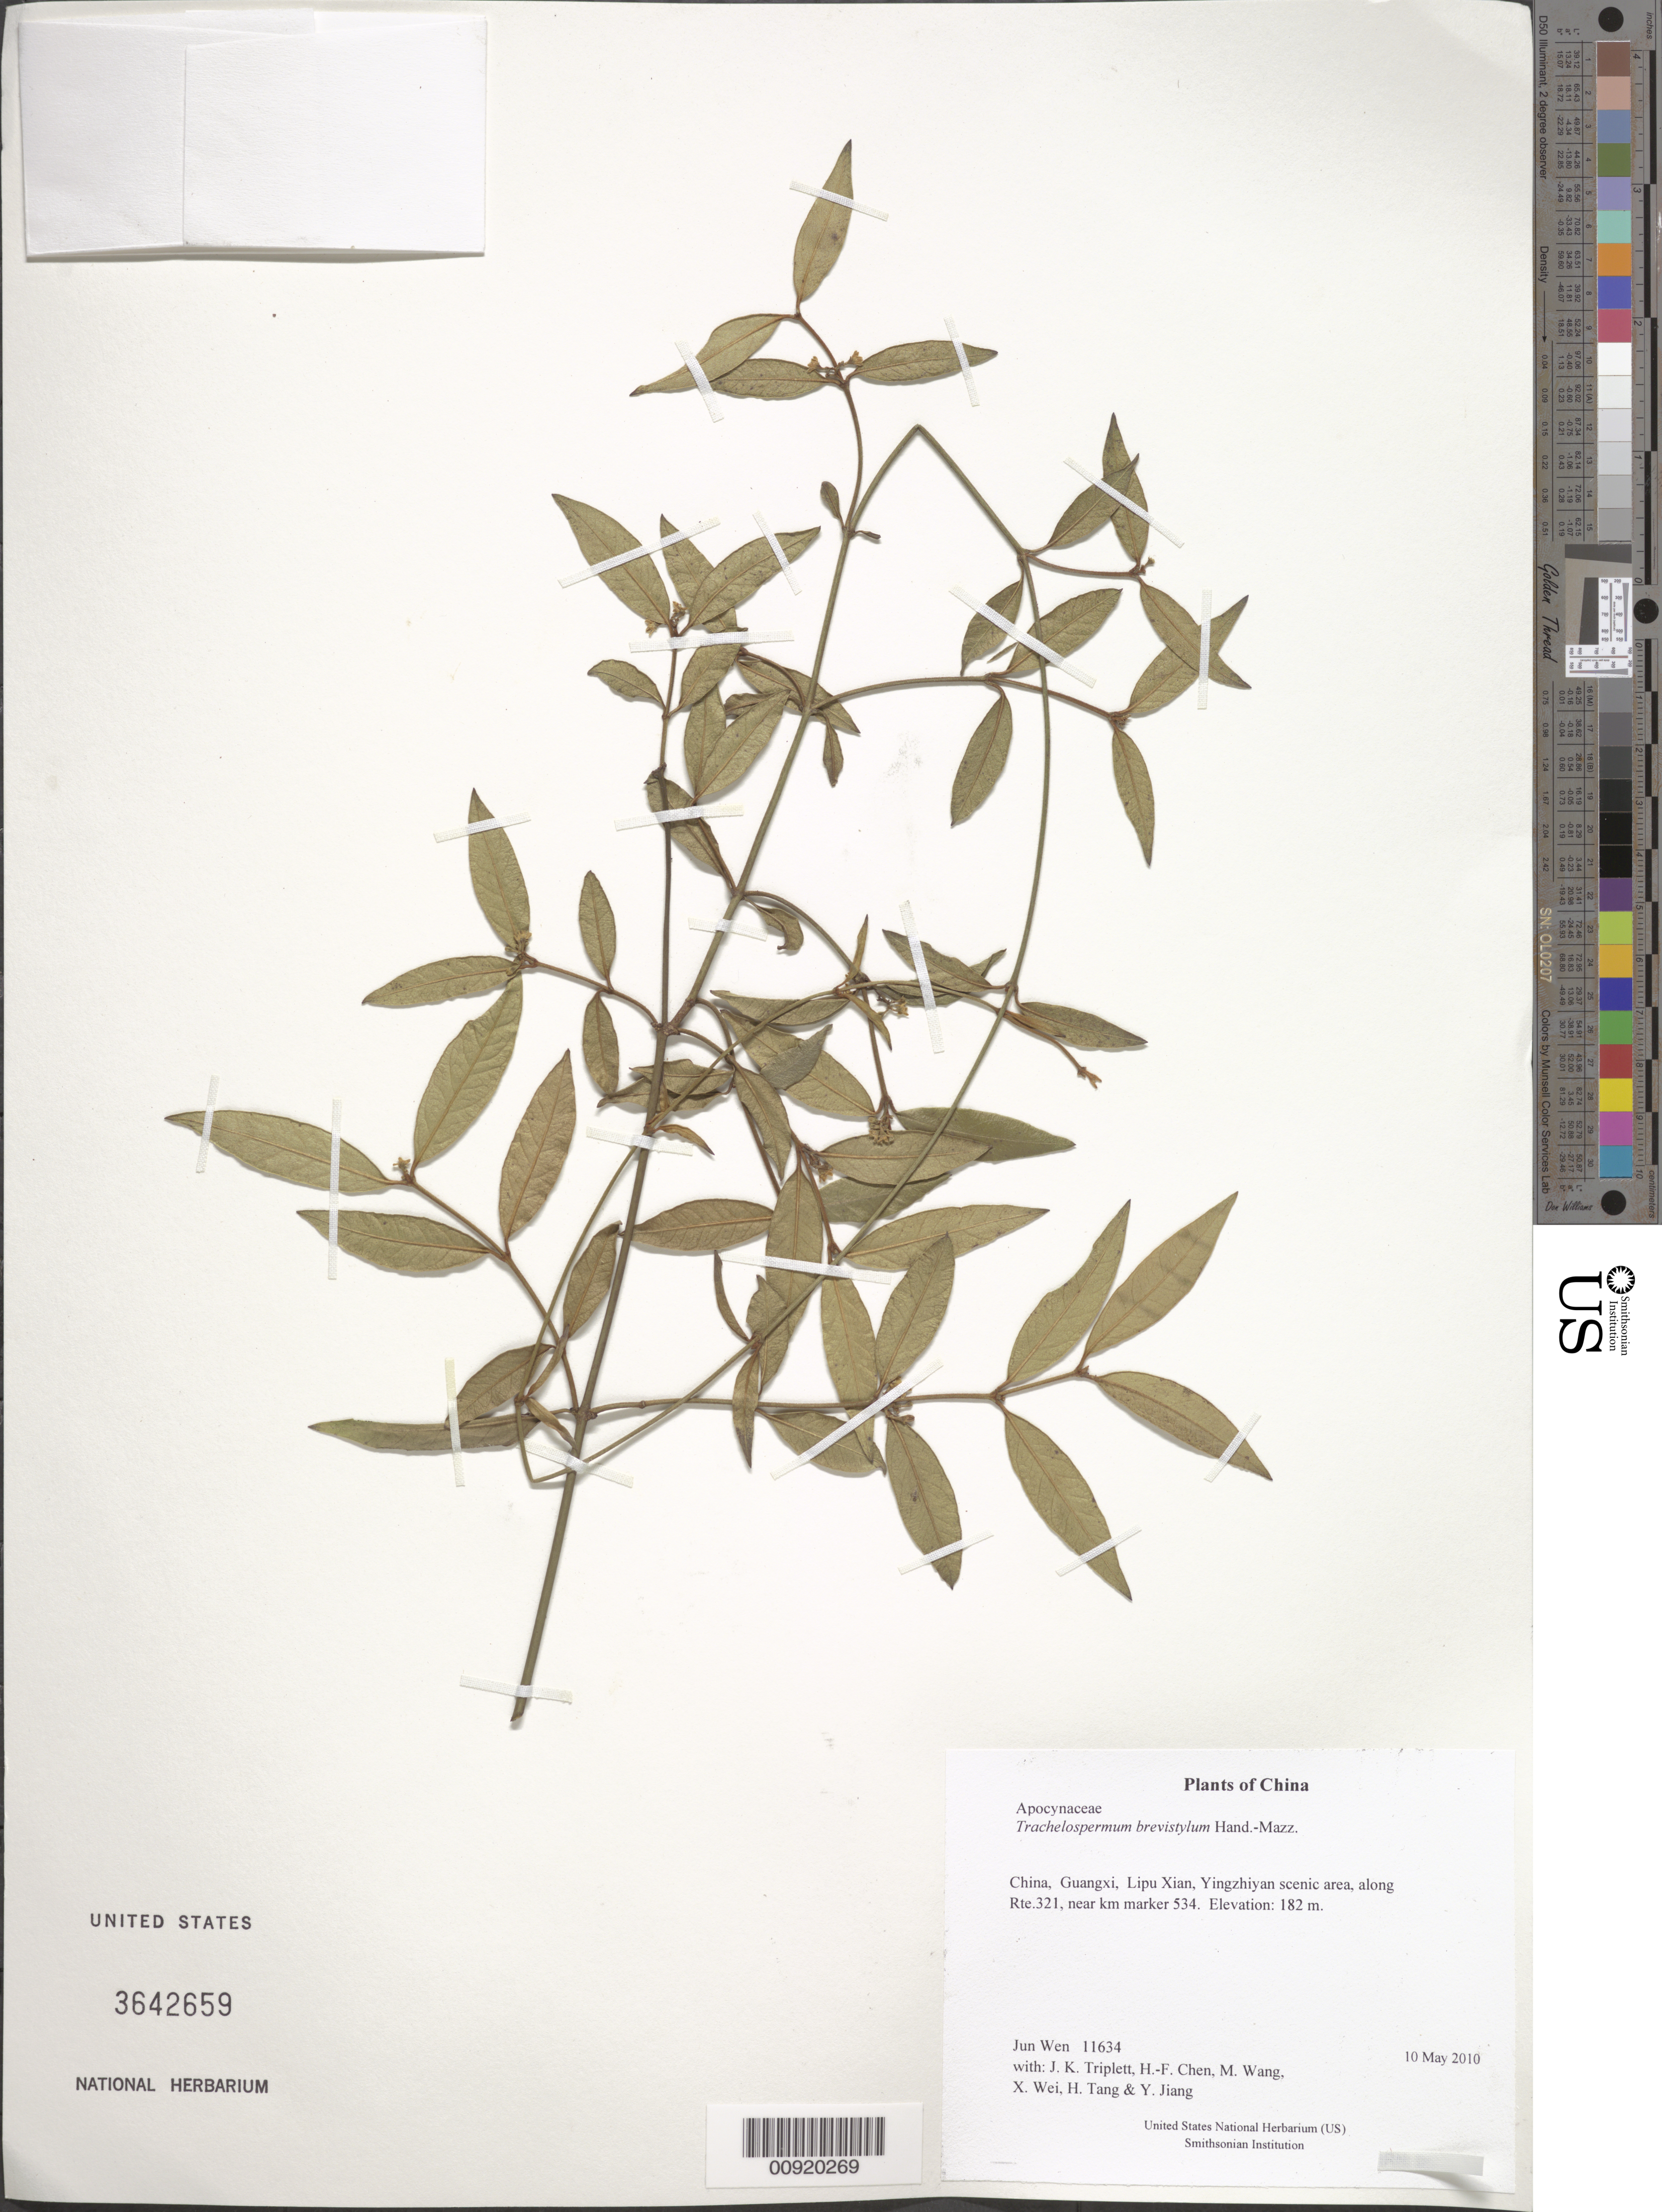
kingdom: Plantae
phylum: Tracheophyta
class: Magnoliopsida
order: Gentianales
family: Apocynaceae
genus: Trachelospermum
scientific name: Trachelospermum brevistylum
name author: Hand.-Mazz.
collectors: J. Wen, J. K. Triplett, H.-F. Chen, M. Wang, X. Wei, H. Tang & Y. Jiang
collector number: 11634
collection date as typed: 10 May 2010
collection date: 2010-05-10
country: China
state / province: Guangxi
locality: Lipu Xian, Yingzhiyan scenic area, along Rte.321, near km marker 534.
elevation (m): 182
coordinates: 24 38.666 N, 110 25.183 E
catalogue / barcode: US 3642659